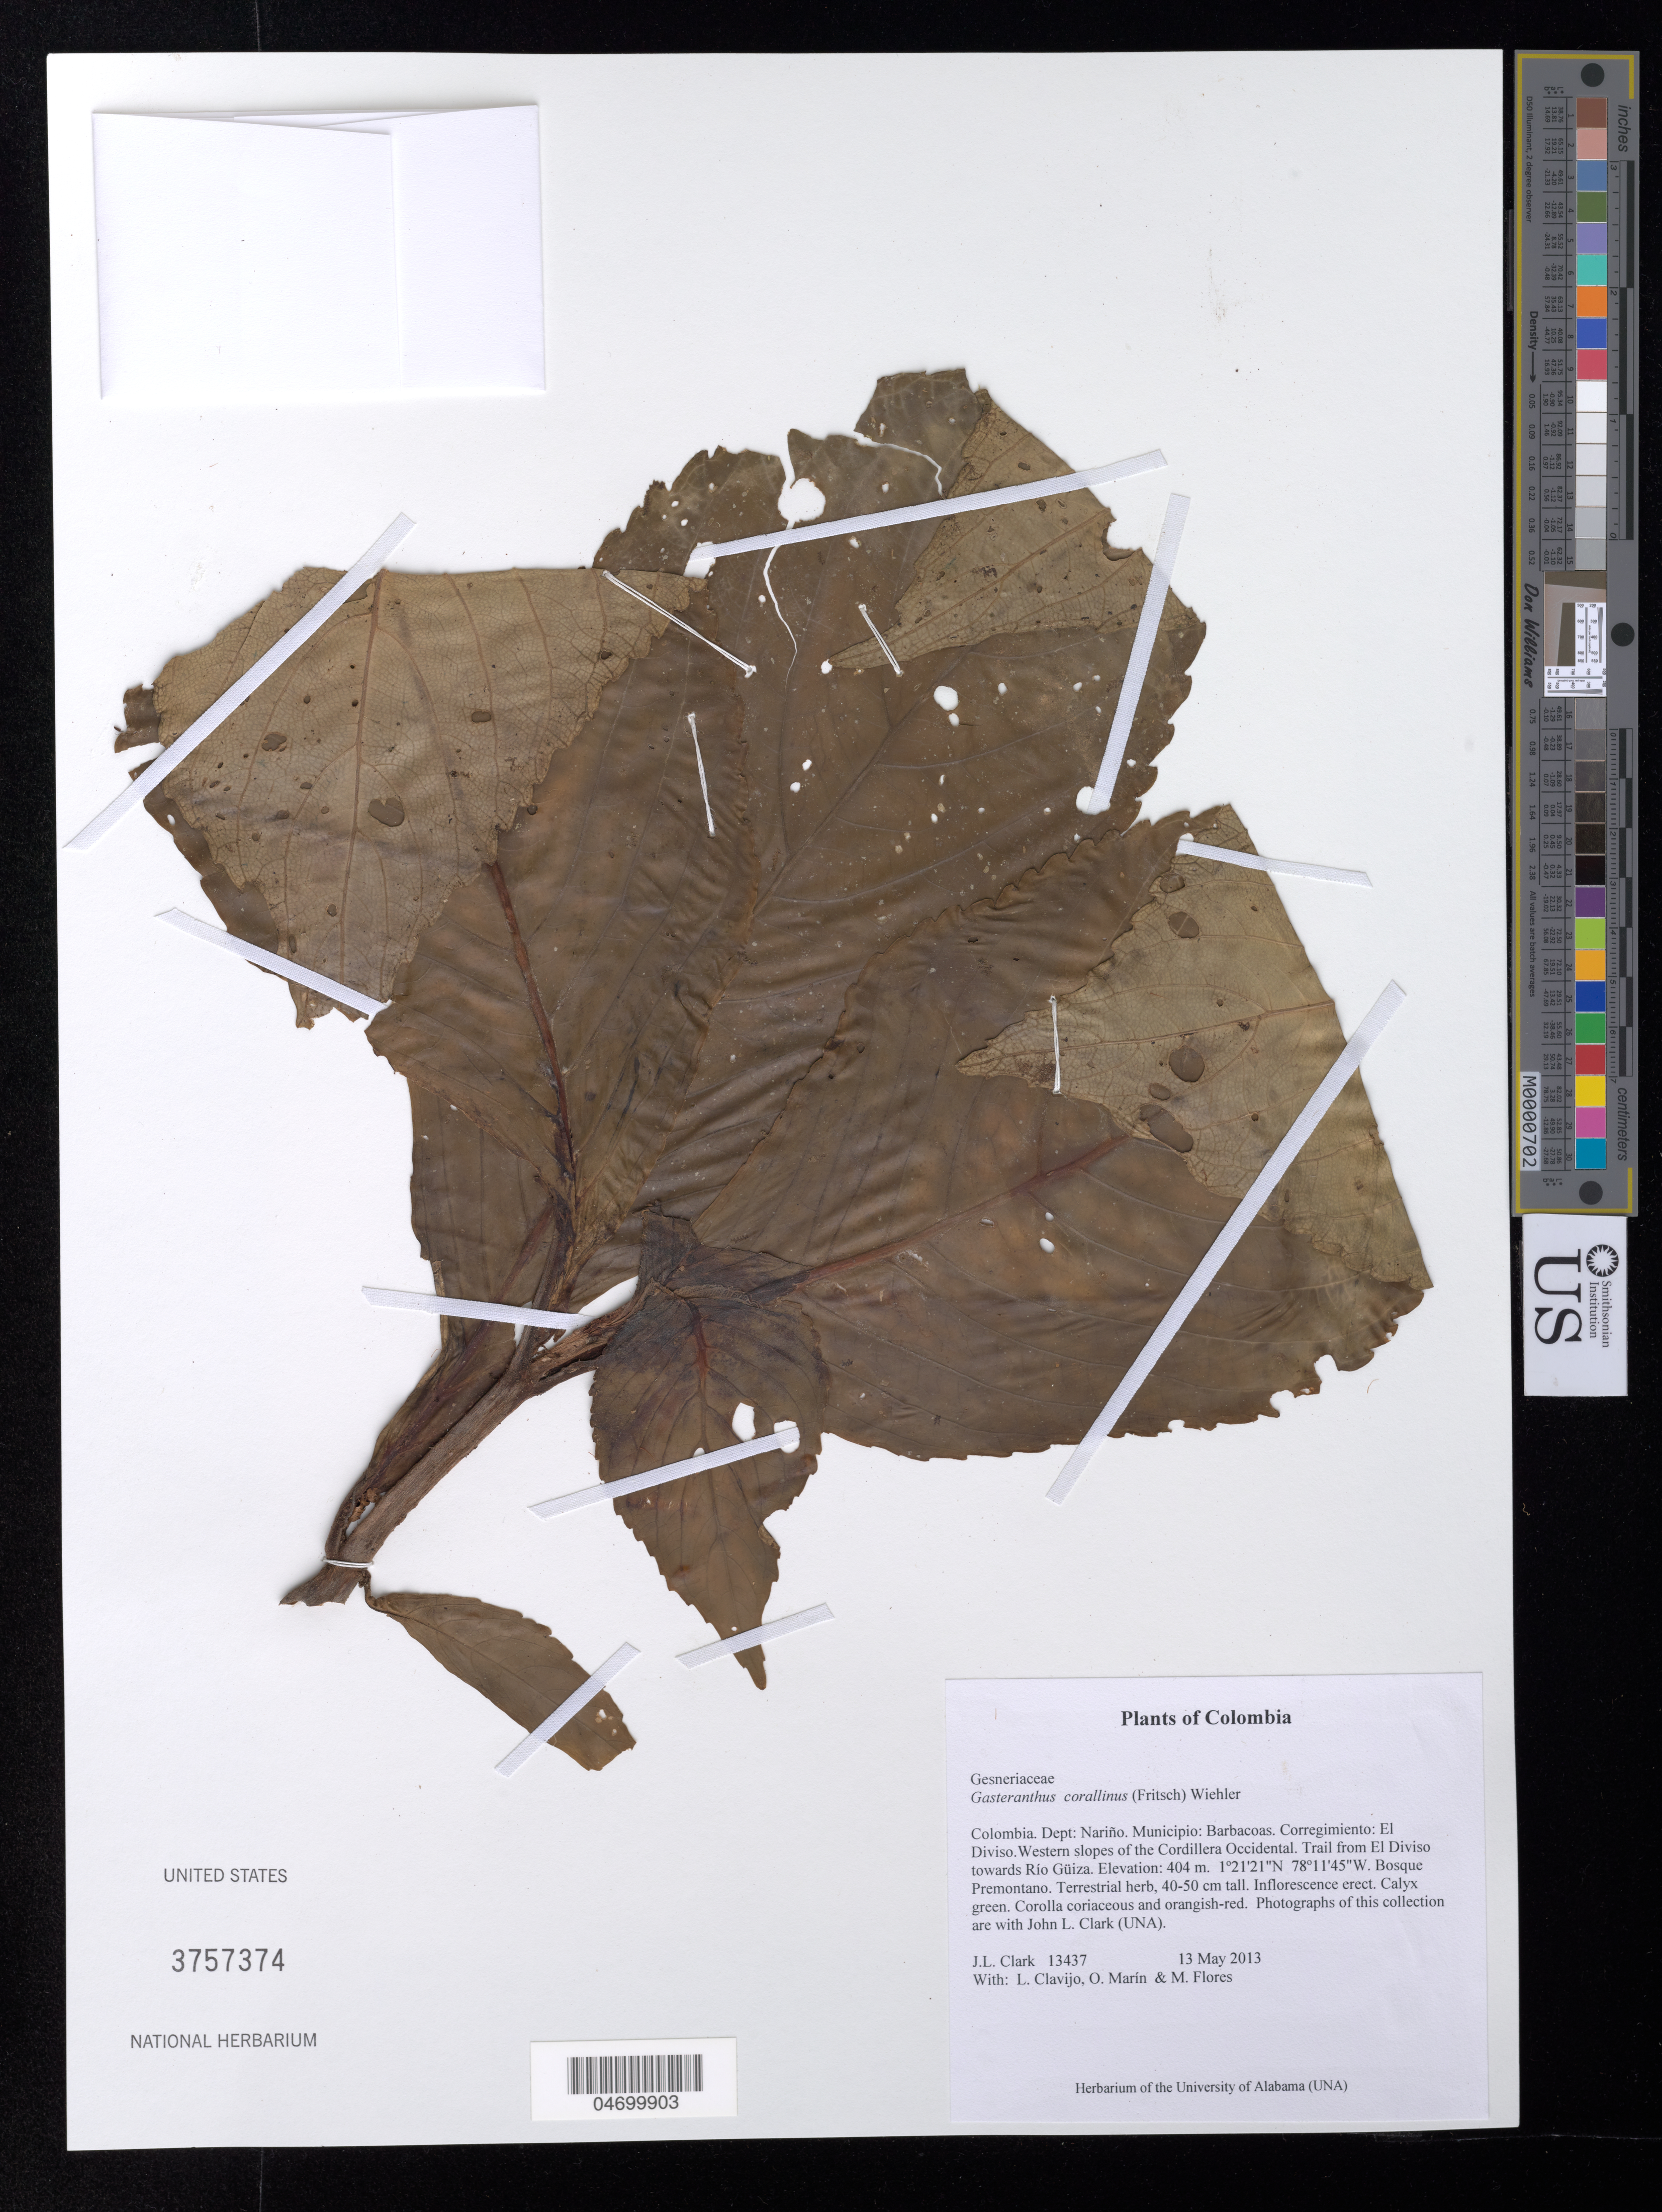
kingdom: Plantae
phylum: Tracheophyta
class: Magnoliopsida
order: Lamiales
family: Gesneriaceae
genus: Gasteranthus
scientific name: Gasteranthus corallinus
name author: (Fritsch) Wiehler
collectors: J. L. Clark, L. Clavijo, J. Howieson & M. Flores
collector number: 13437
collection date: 2013-05-13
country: Colombia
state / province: Nariño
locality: Dept: Nariño. Municipio: Barbacoas. Corregimiento: El Diviso. Western slopes of the Cordillera Occidental. Trail from El Diviso towards Río Güiza.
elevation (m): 404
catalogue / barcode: US 3757374